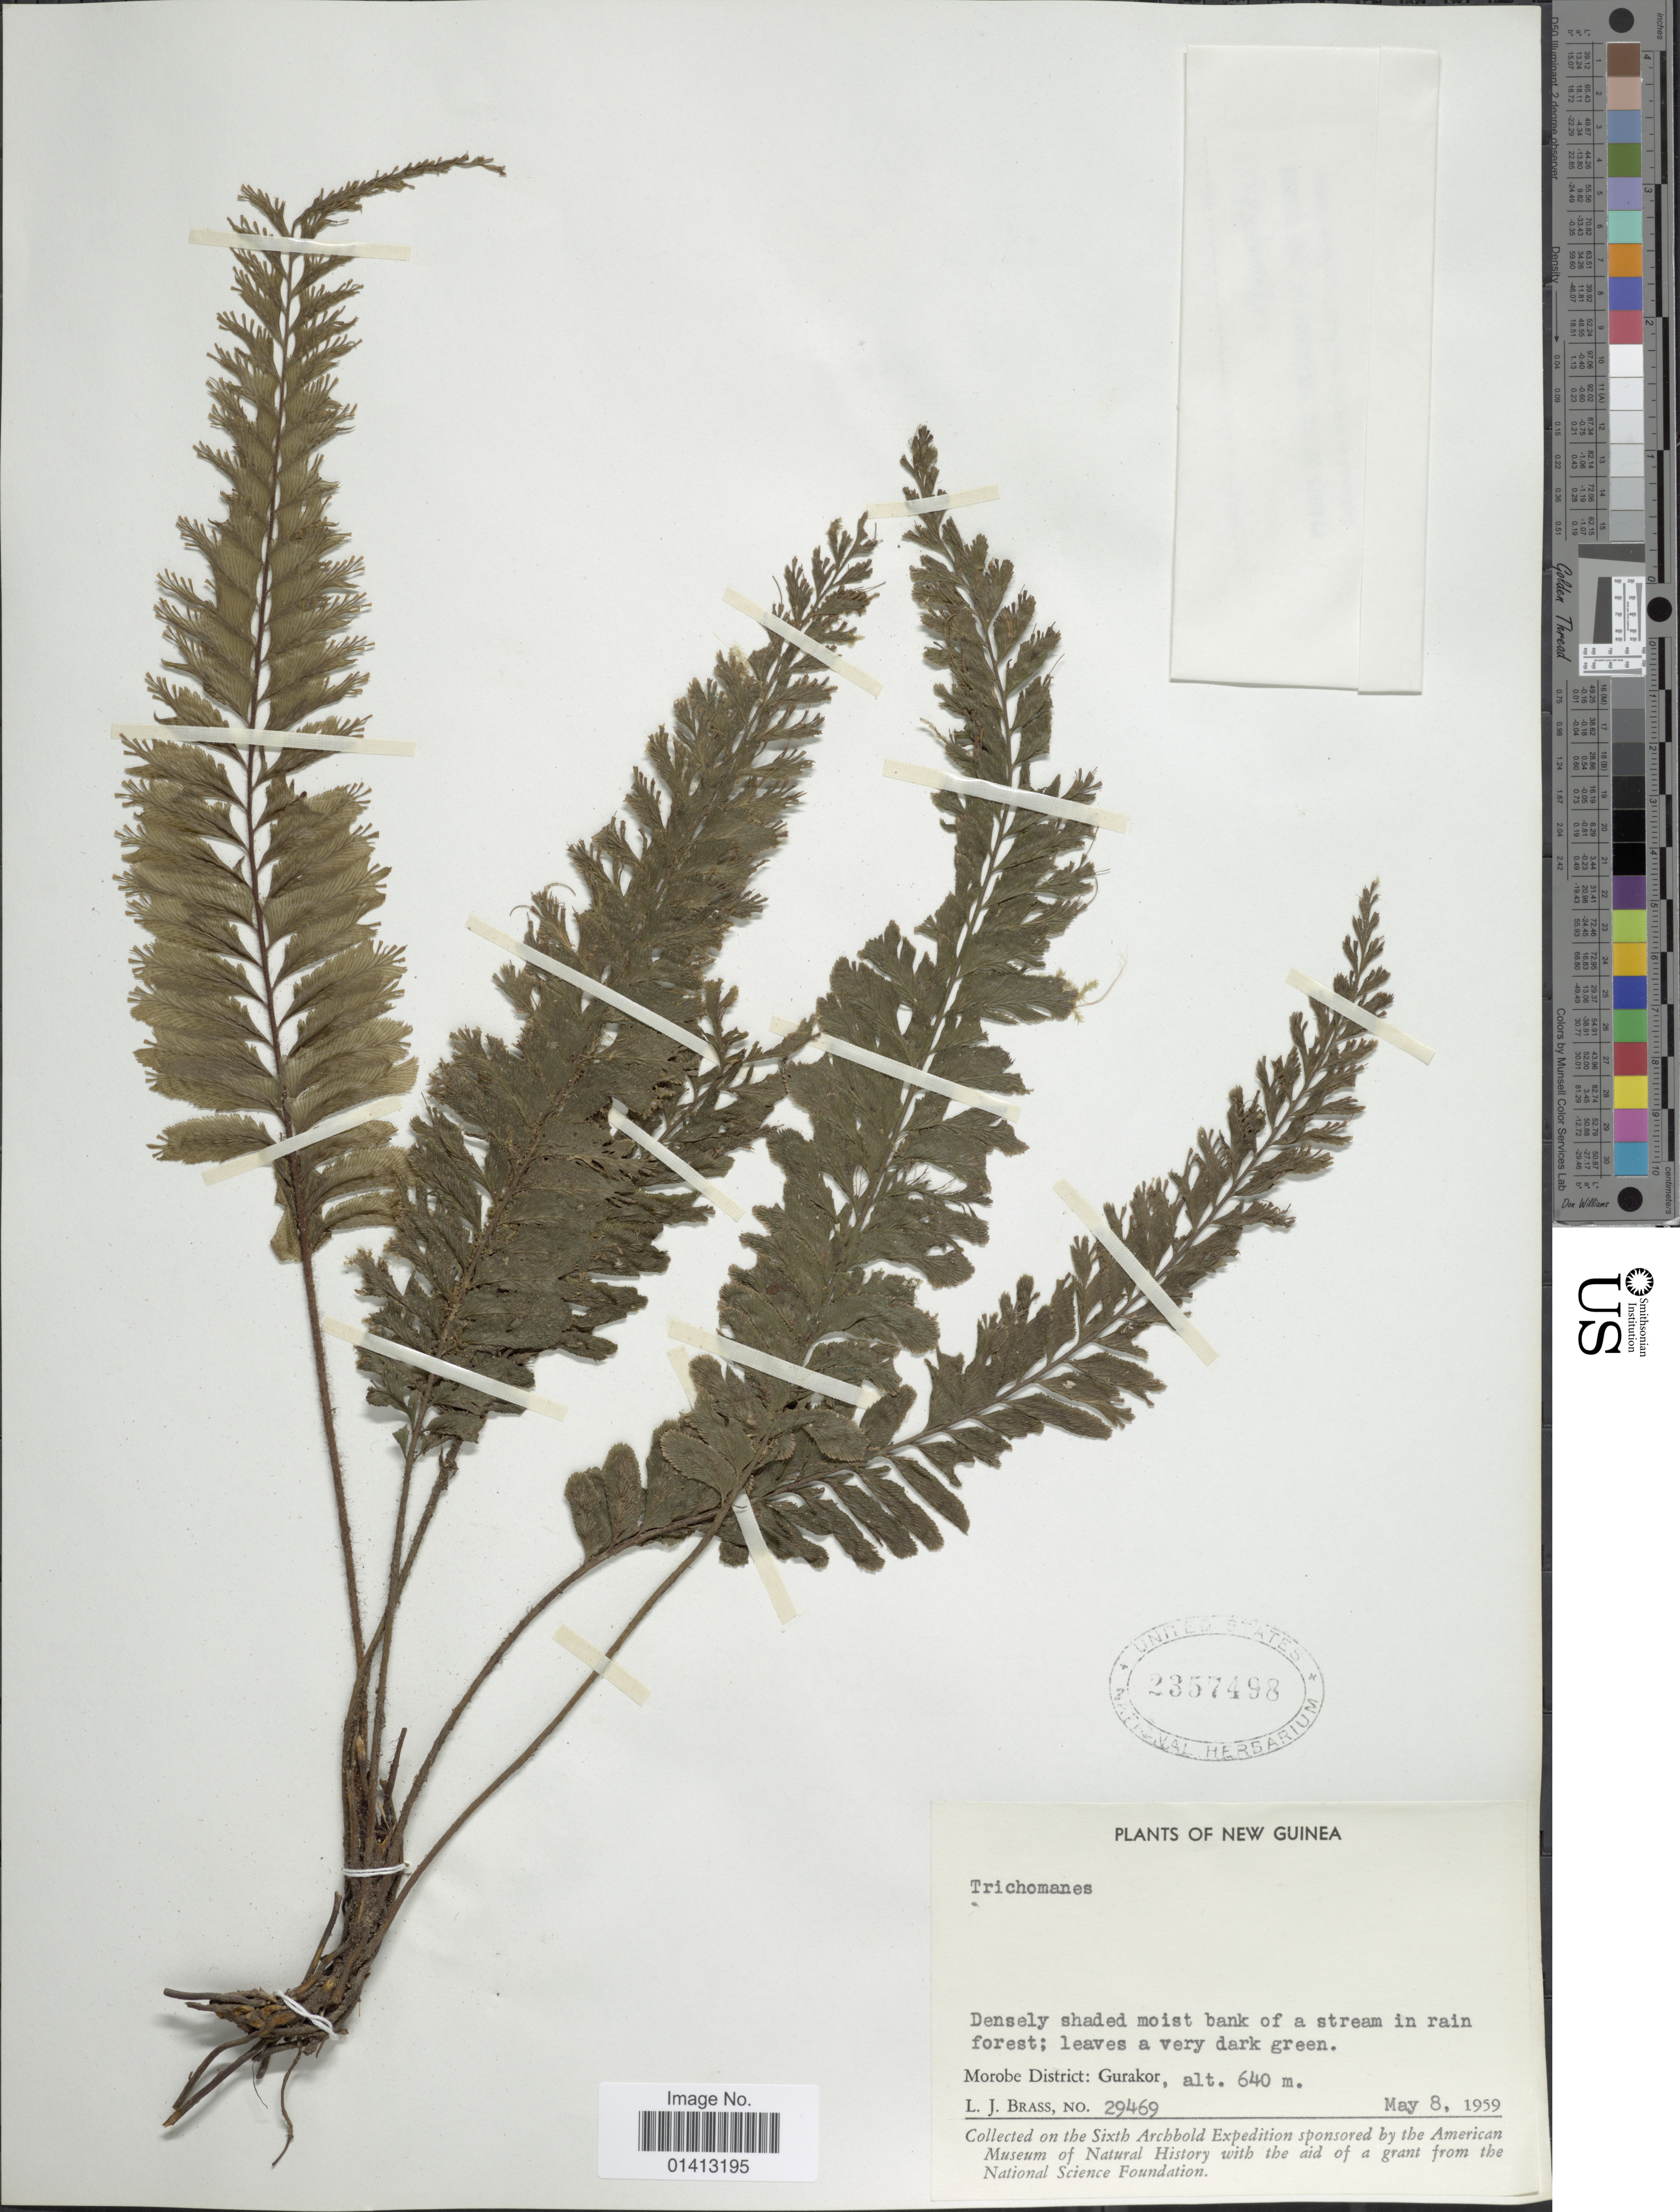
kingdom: Plantae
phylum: Tracheophyta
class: Polypodiopsida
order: Hymenophyllales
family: Hymenophyllaceae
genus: Crepidomanes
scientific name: Crepidomanes sp.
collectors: L. J. Brass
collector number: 29469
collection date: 1959-05-08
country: Papua New Guinea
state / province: Morobe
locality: New Guinea, Morobe District: Gurakor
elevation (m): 640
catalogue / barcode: US 2357498